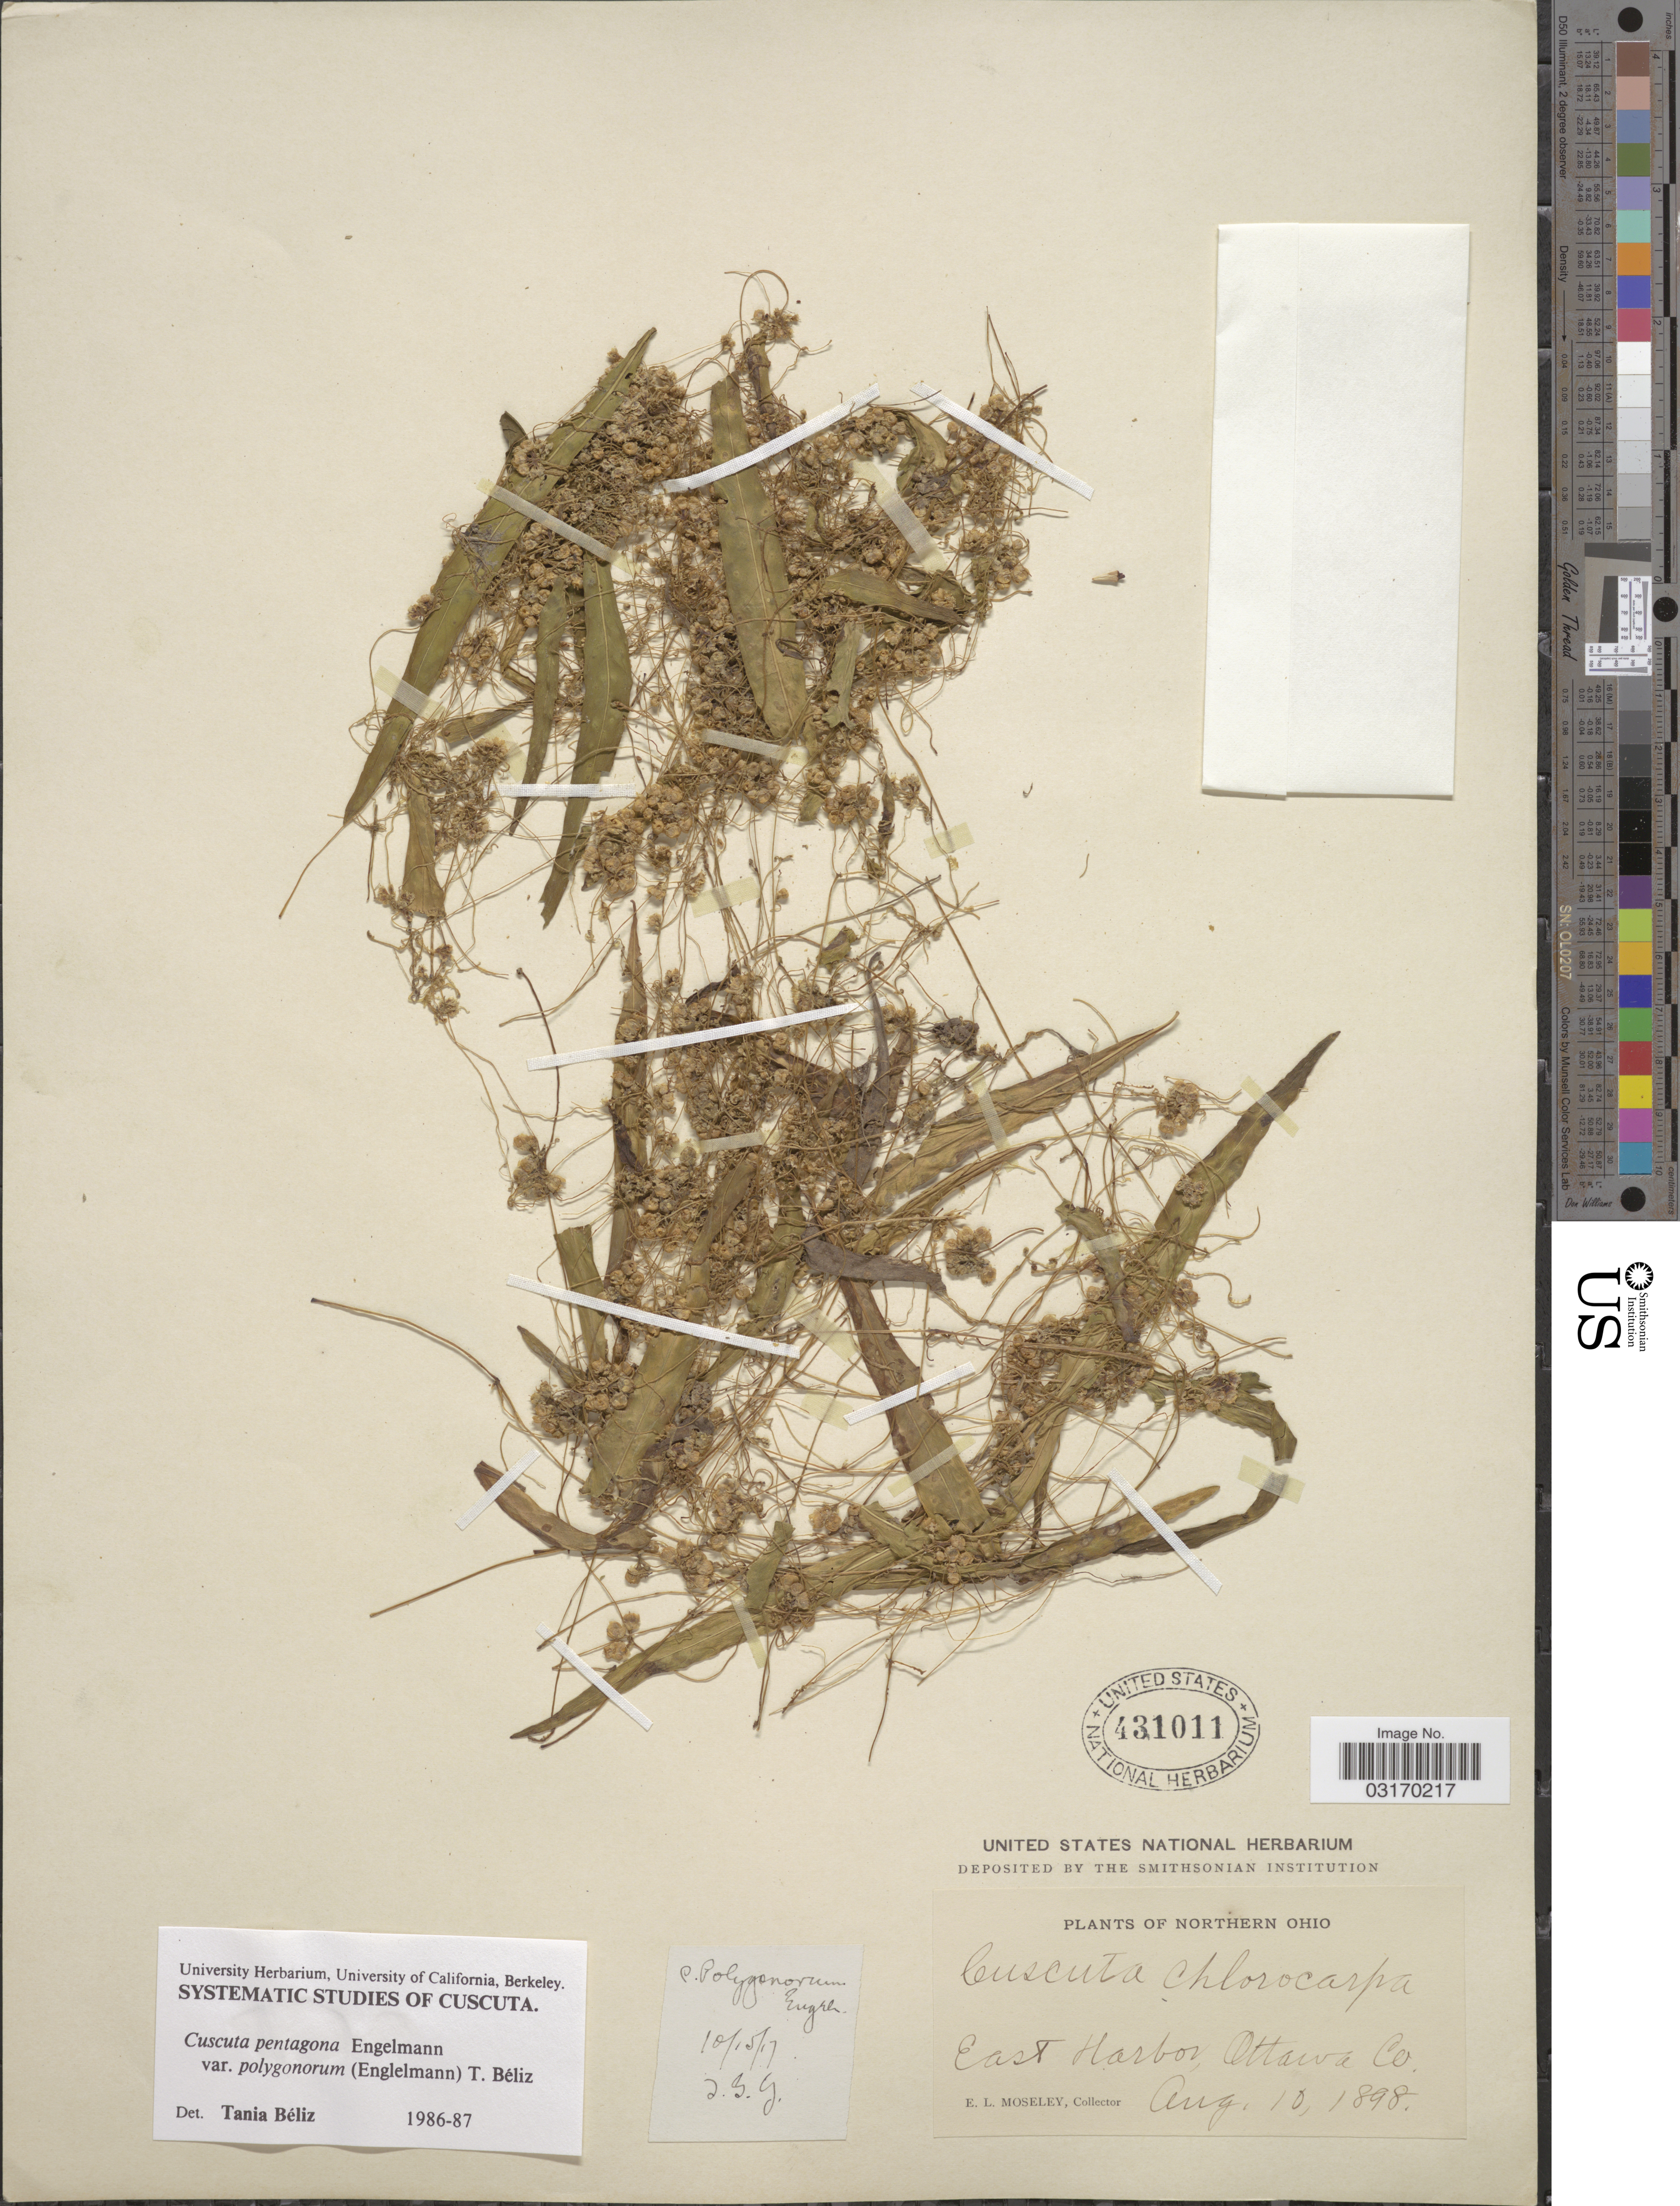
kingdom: Plantae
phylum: Tracheophyta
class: Magnoliopsida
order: Solanales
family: Convolvulaceae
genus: Cuscuta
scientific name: Cuscuta pentagona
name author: Engelm.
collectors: E. Moseley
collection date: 1898-08-10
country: United States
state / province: Ohio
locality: Northern Ohio. East Harbor, Ottawa Co.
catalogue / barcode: US 431011